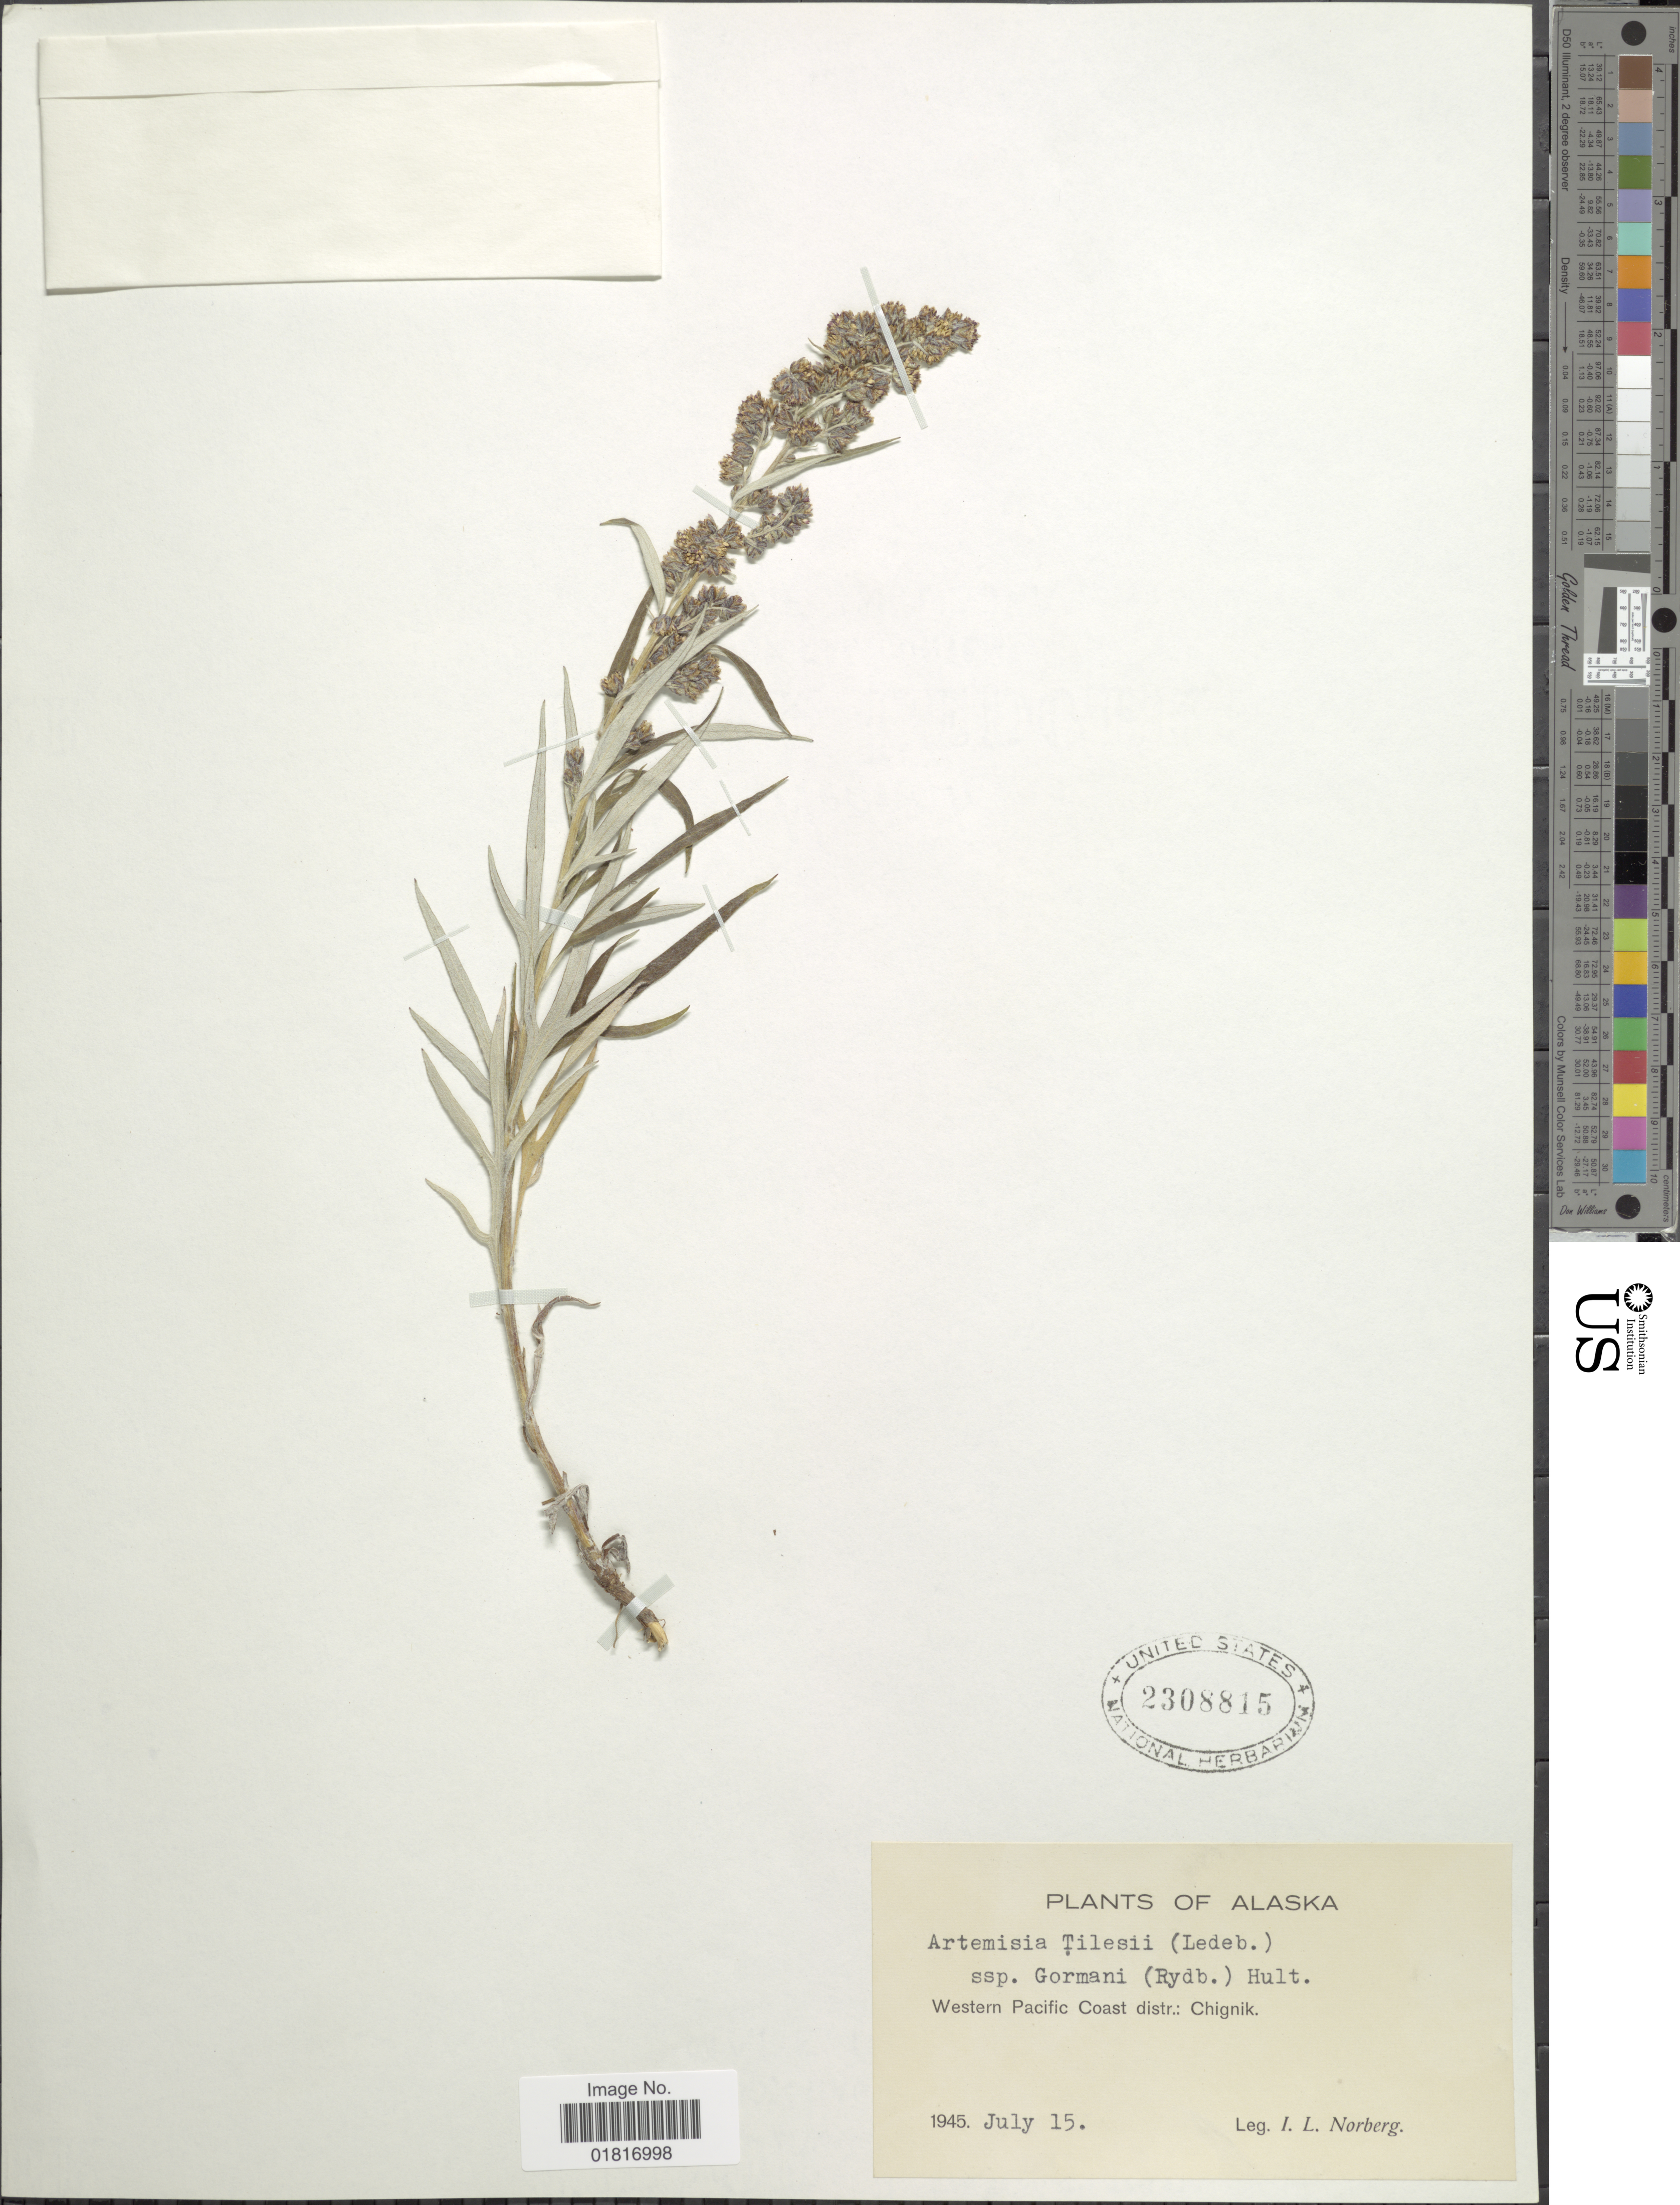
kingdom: Plantae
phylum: Tracheophyta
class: Magnoliopsida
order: Asterales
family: Asteraceae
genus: Artemisia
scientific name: Artemisia tilesii subsp. gormani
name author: (Rydb.) Hultén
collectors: I. Norberg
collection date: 1945-07-15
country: United States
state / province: Alaska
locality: Western Pacific Coast distr.: Chignik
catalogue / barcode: US 2308815